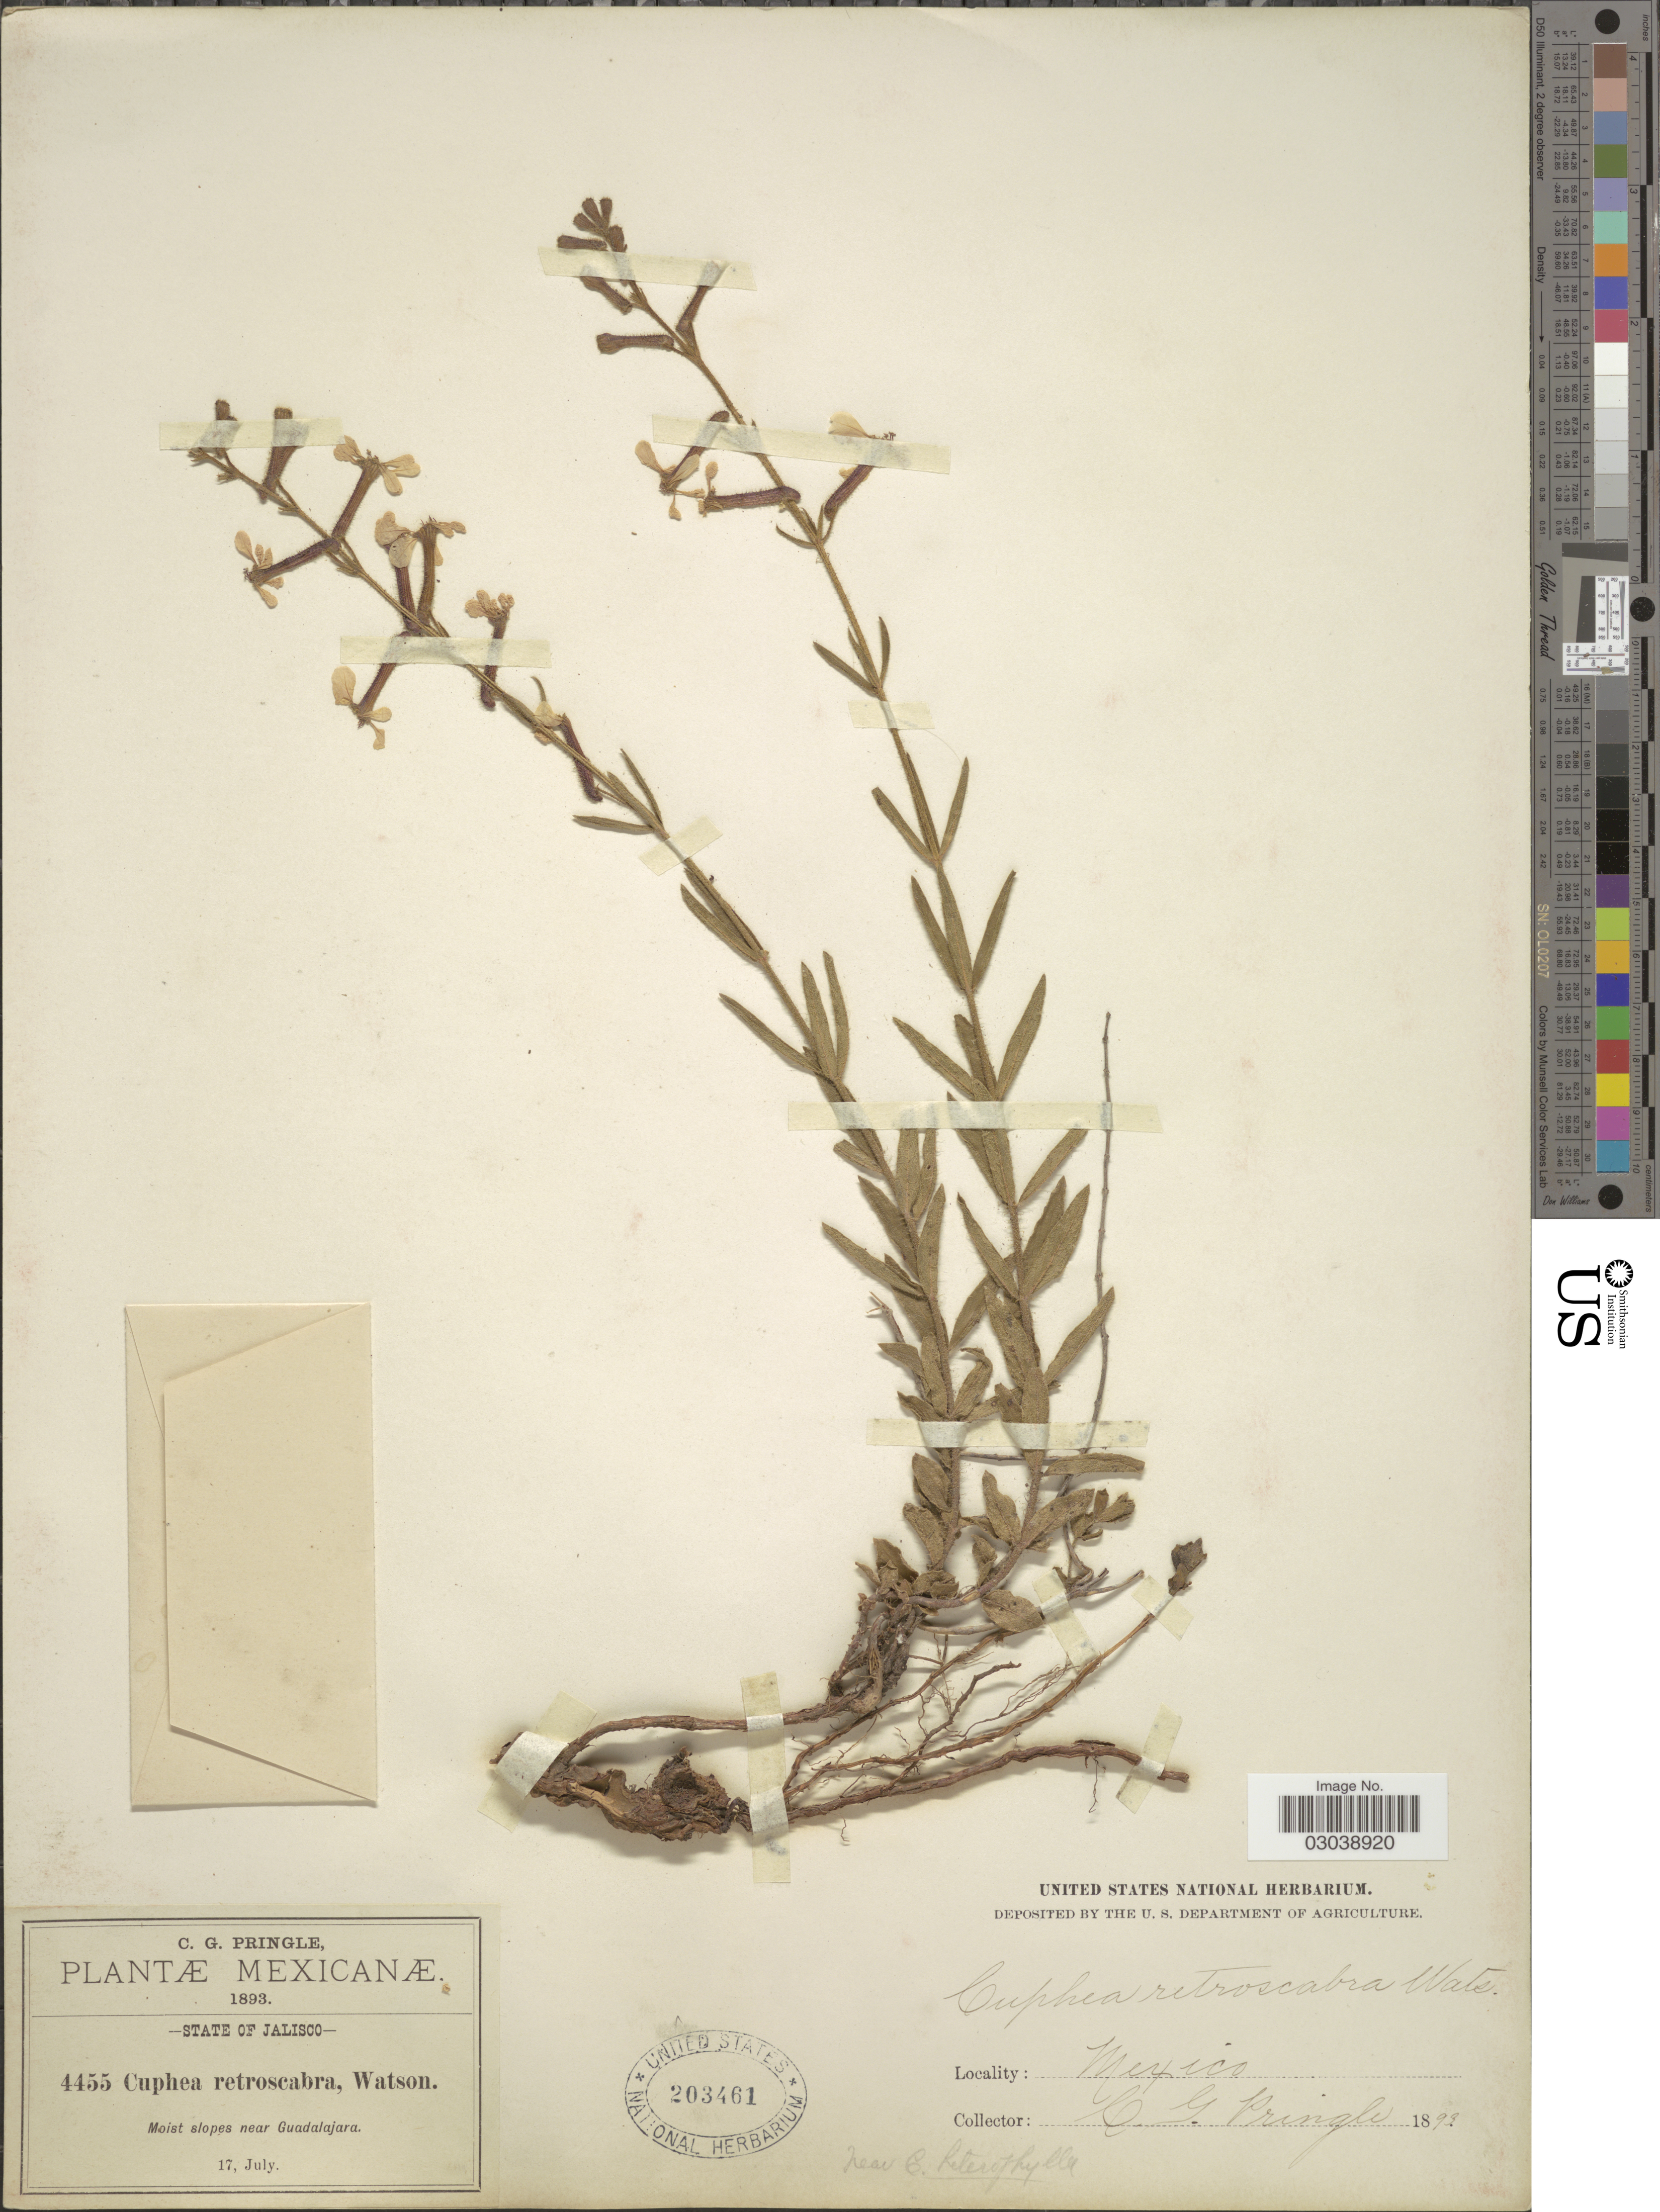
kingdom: Plantae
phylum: Tracheophyta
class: Magnoliopsida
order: Myrtales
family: Lythraceae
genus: Cuphea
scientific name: Cuphea retroscabra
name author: S. Watson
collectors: C. G. Pringle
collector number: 455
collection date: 1893-07-17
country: Mexico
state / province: Jalisco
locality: Moist slopes near Guadalajara.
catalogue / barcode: US 203461